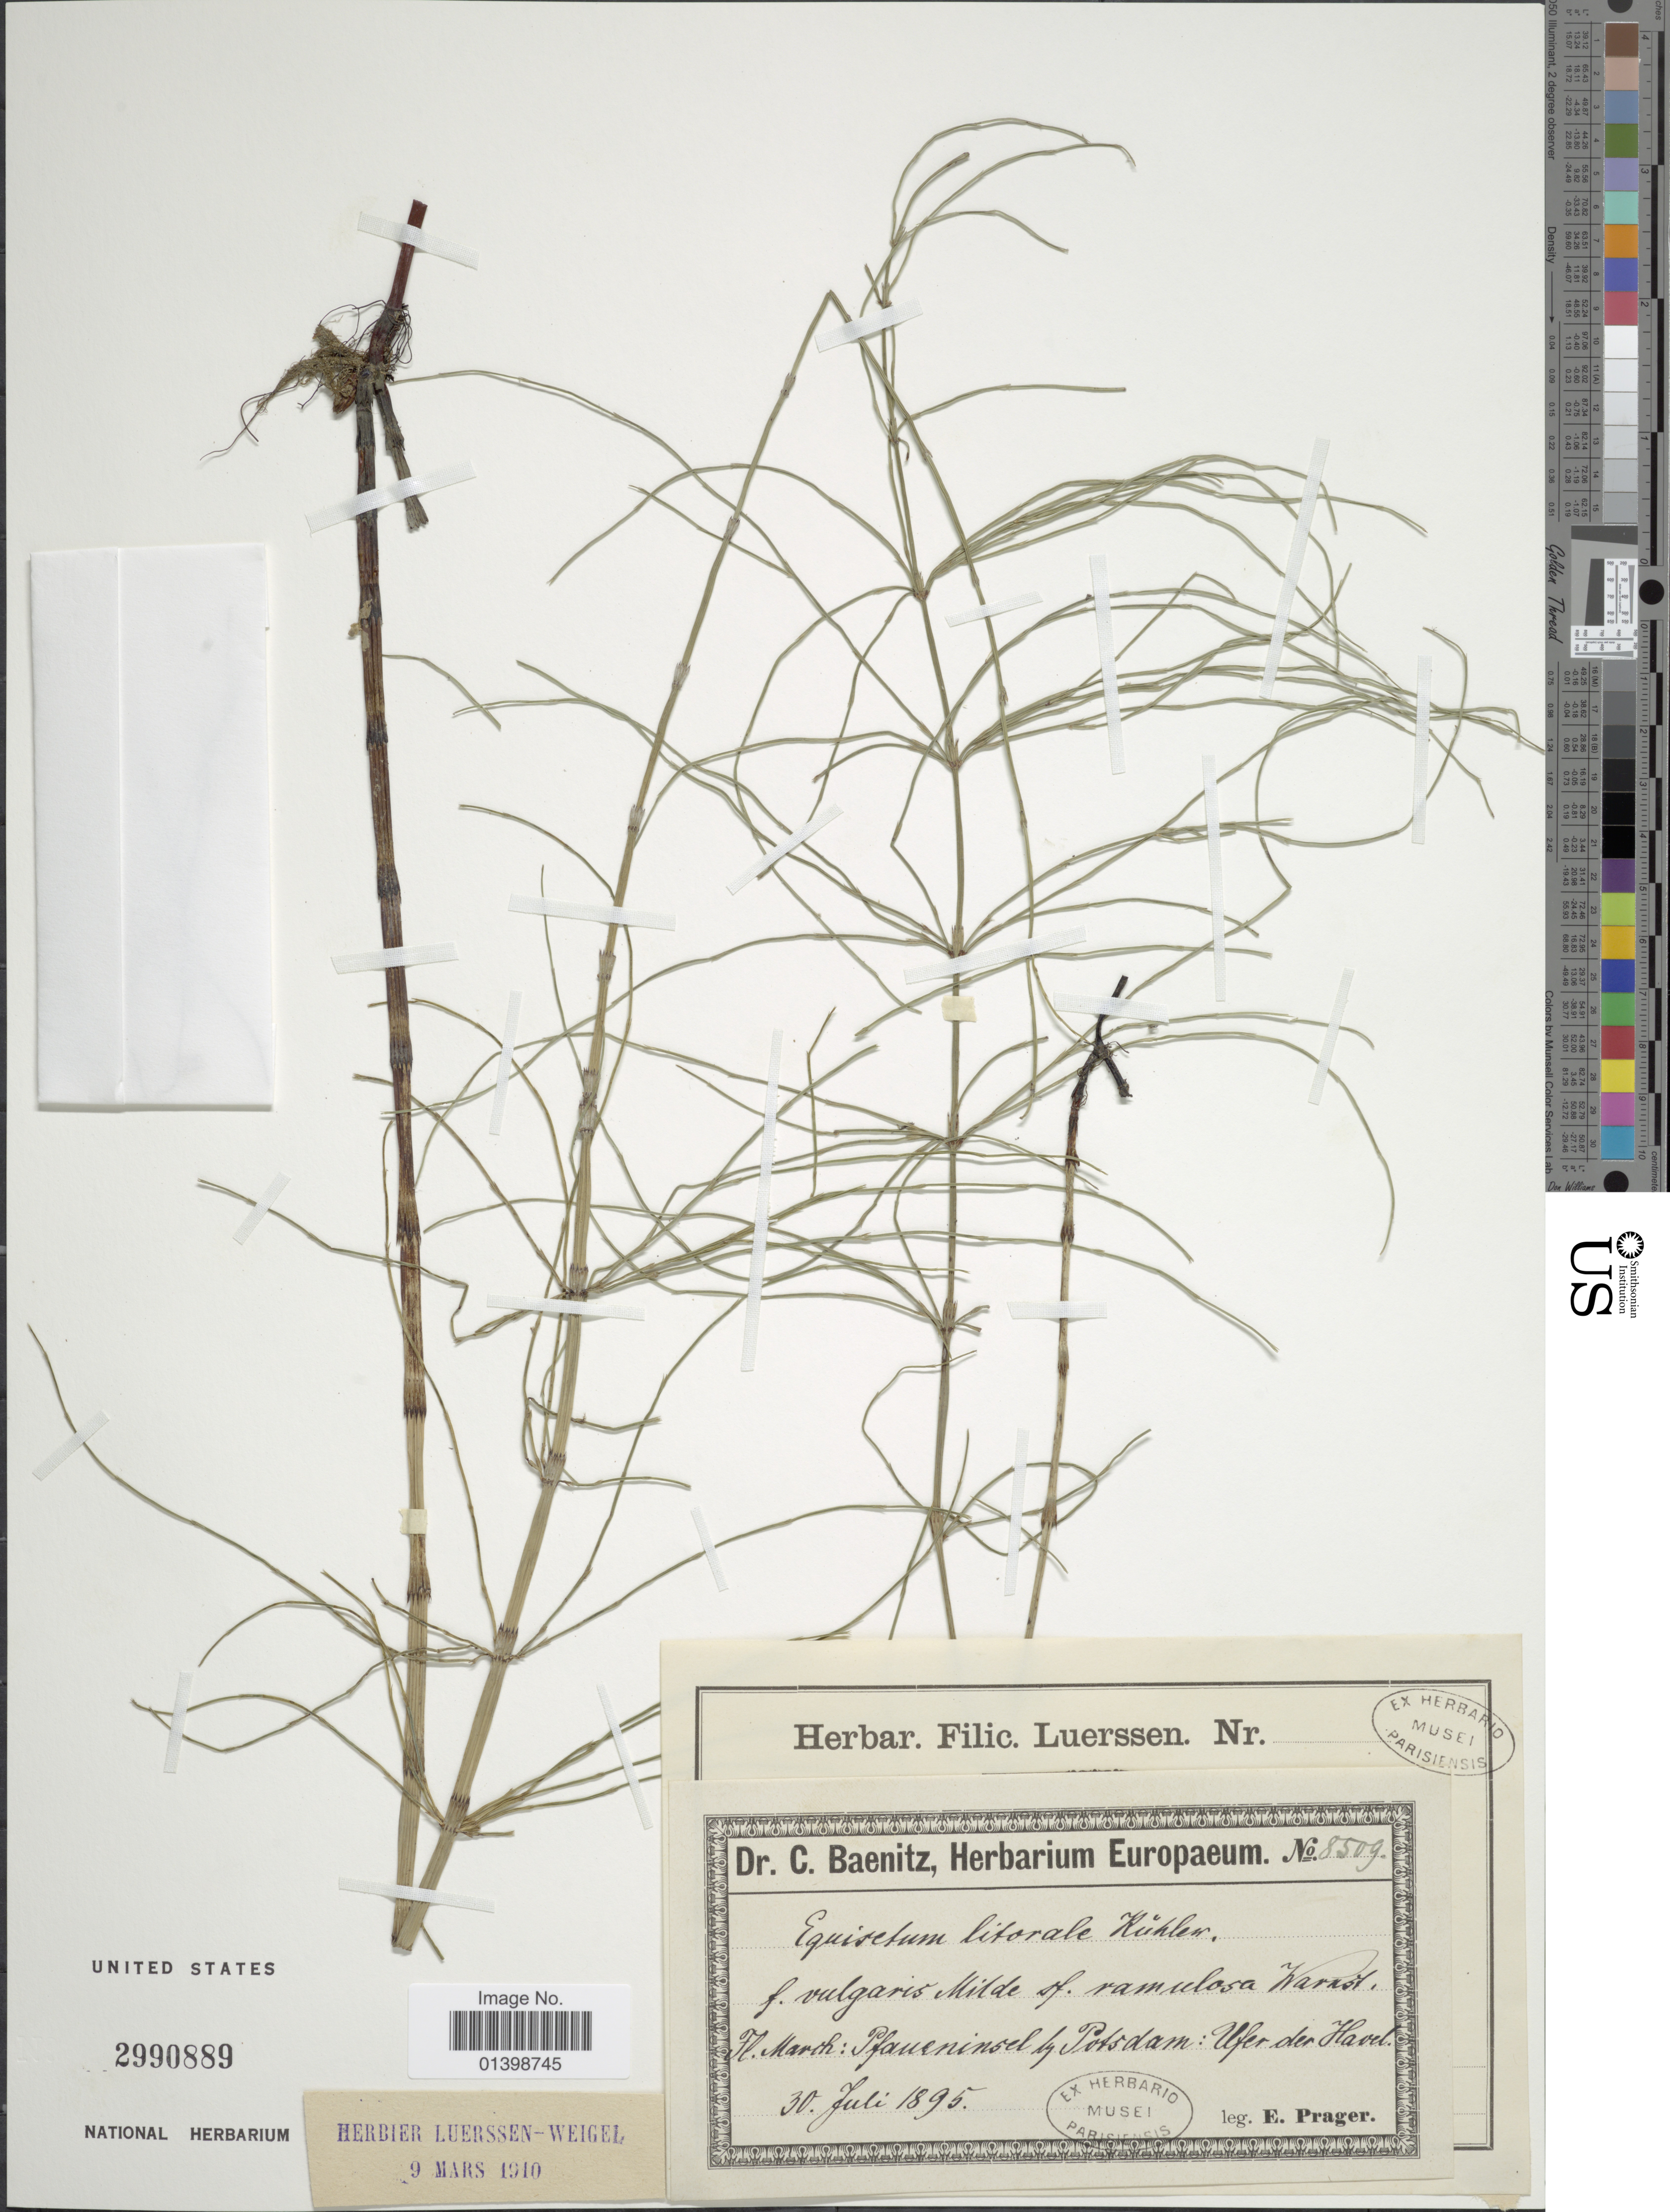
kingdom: Plantae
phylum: Tracheophyta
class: Polypodiopsida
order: Equisetales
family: Equisetaceae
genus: Equisetum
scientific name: Equisetum x litorale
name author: Kuhlw.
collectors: E. Prager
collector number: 8509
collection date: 1895-07-30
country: Germany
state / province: Berlin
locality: March: Pfauninsel by Potsdam: Ufer der Havel [interpreted]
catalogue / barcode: US 2990889